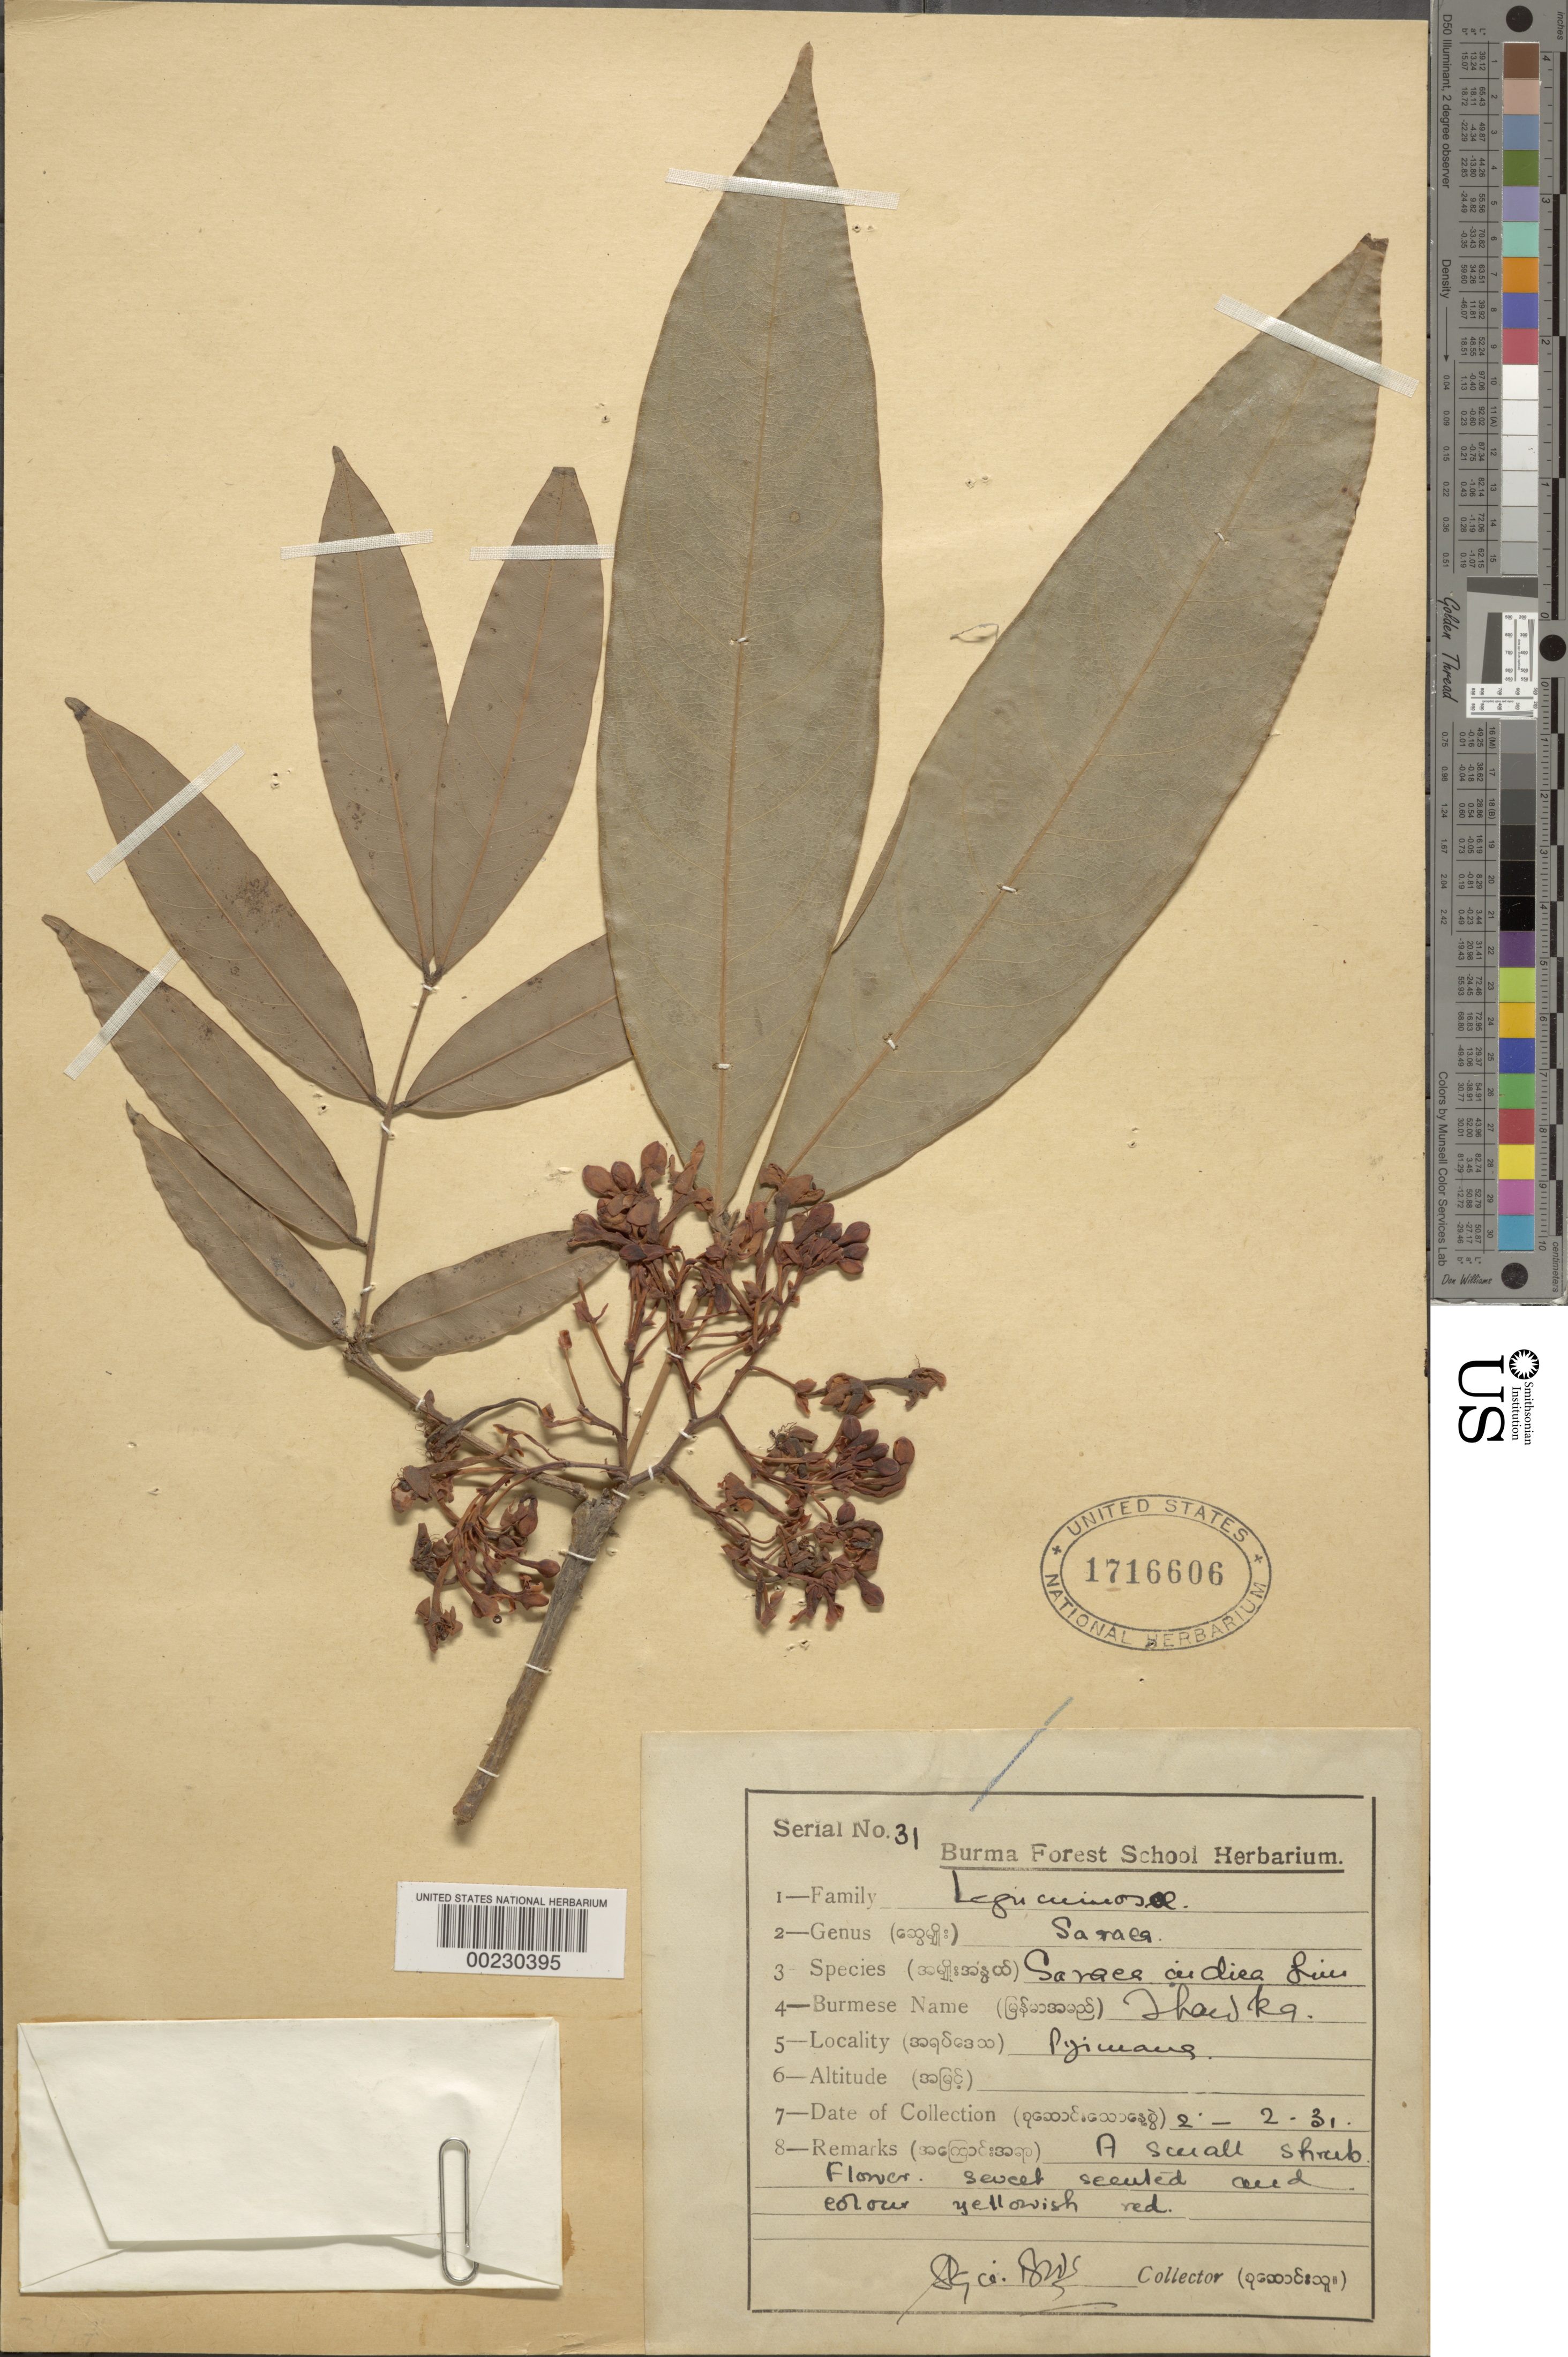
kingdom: Plantae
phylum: Tracheophyta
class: Magnoliopsida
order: Fabales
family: Fabaceae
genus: Saraca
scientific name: Saraca indica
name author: L.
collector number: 31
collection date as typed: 02 Feb 1931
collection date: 1931-02-02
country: Myanmar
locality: Pyinmana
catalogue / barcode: US 1716606